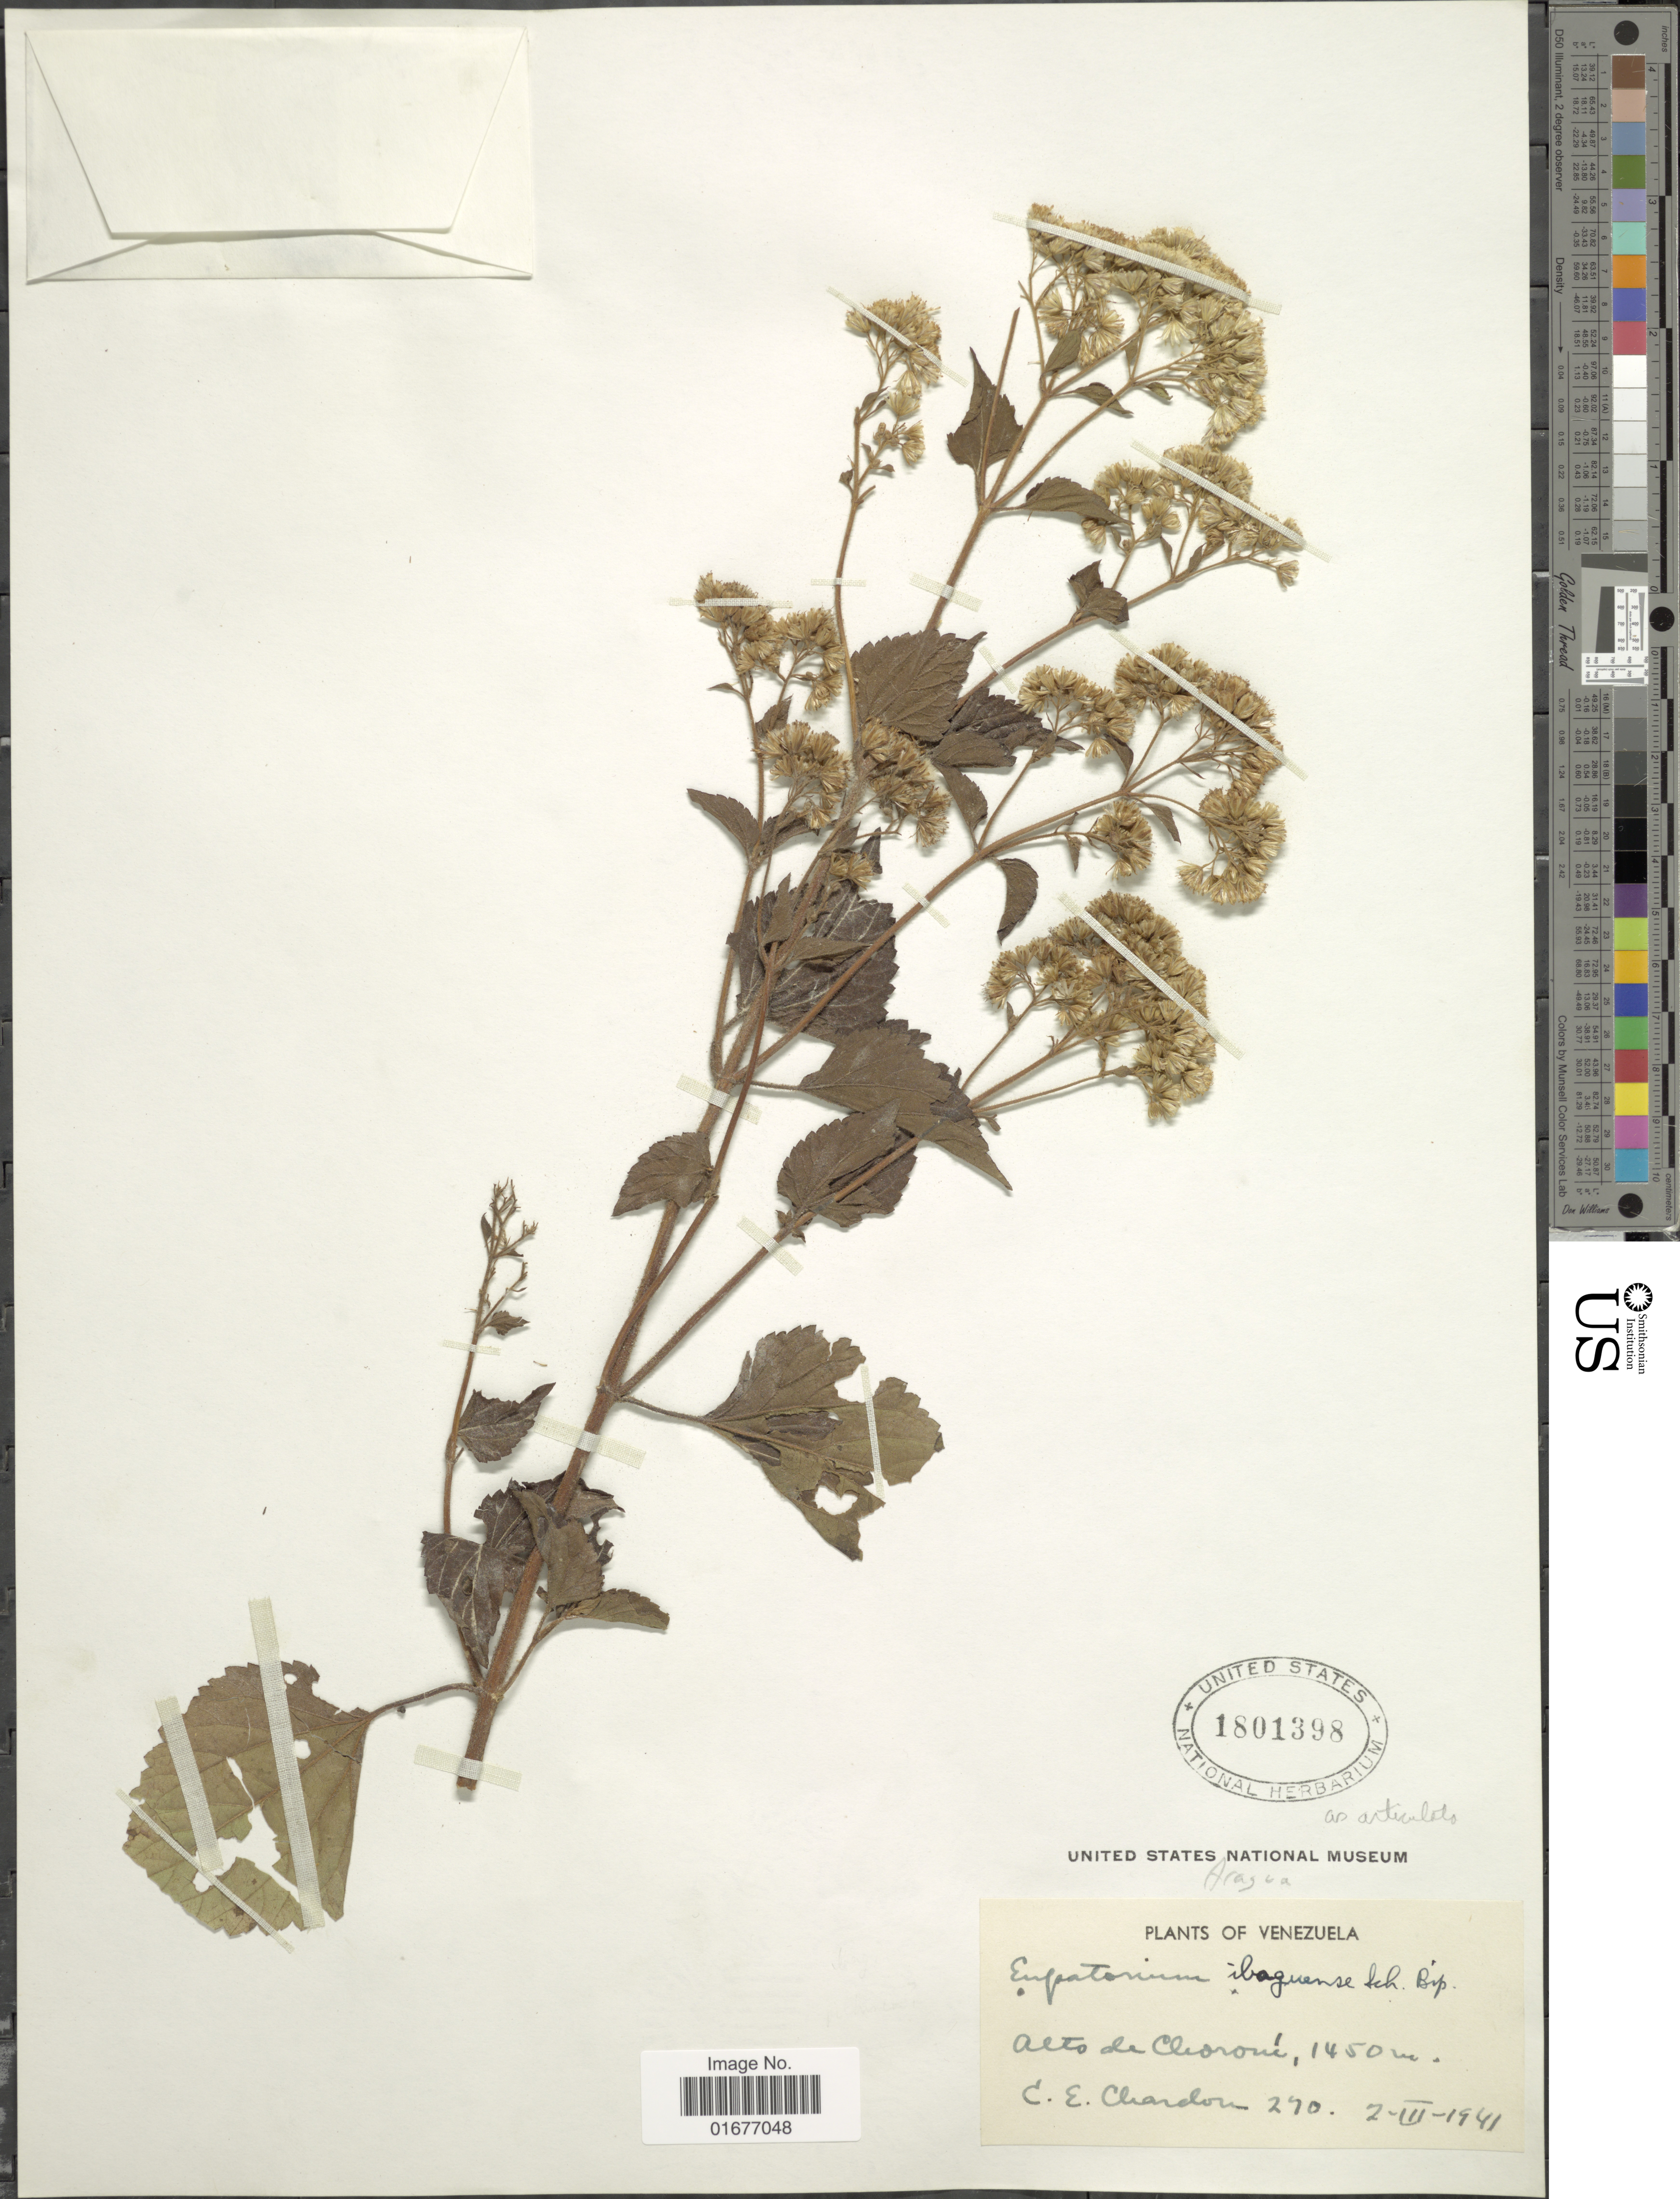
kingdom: Plantae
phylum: Tracheophyta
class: Magnoliopsida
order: Asterales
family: Asteraceae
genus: Ageratina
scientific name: Ageratina ibaguensis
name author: (Sch. Bip. ex Hieron.) R.M. King & H. Rob.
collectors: C. E. Chardón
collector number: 290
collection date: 1941-07-02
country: Venezuela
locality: Alto de Choroni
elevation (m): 1450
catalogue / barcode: US 1801398